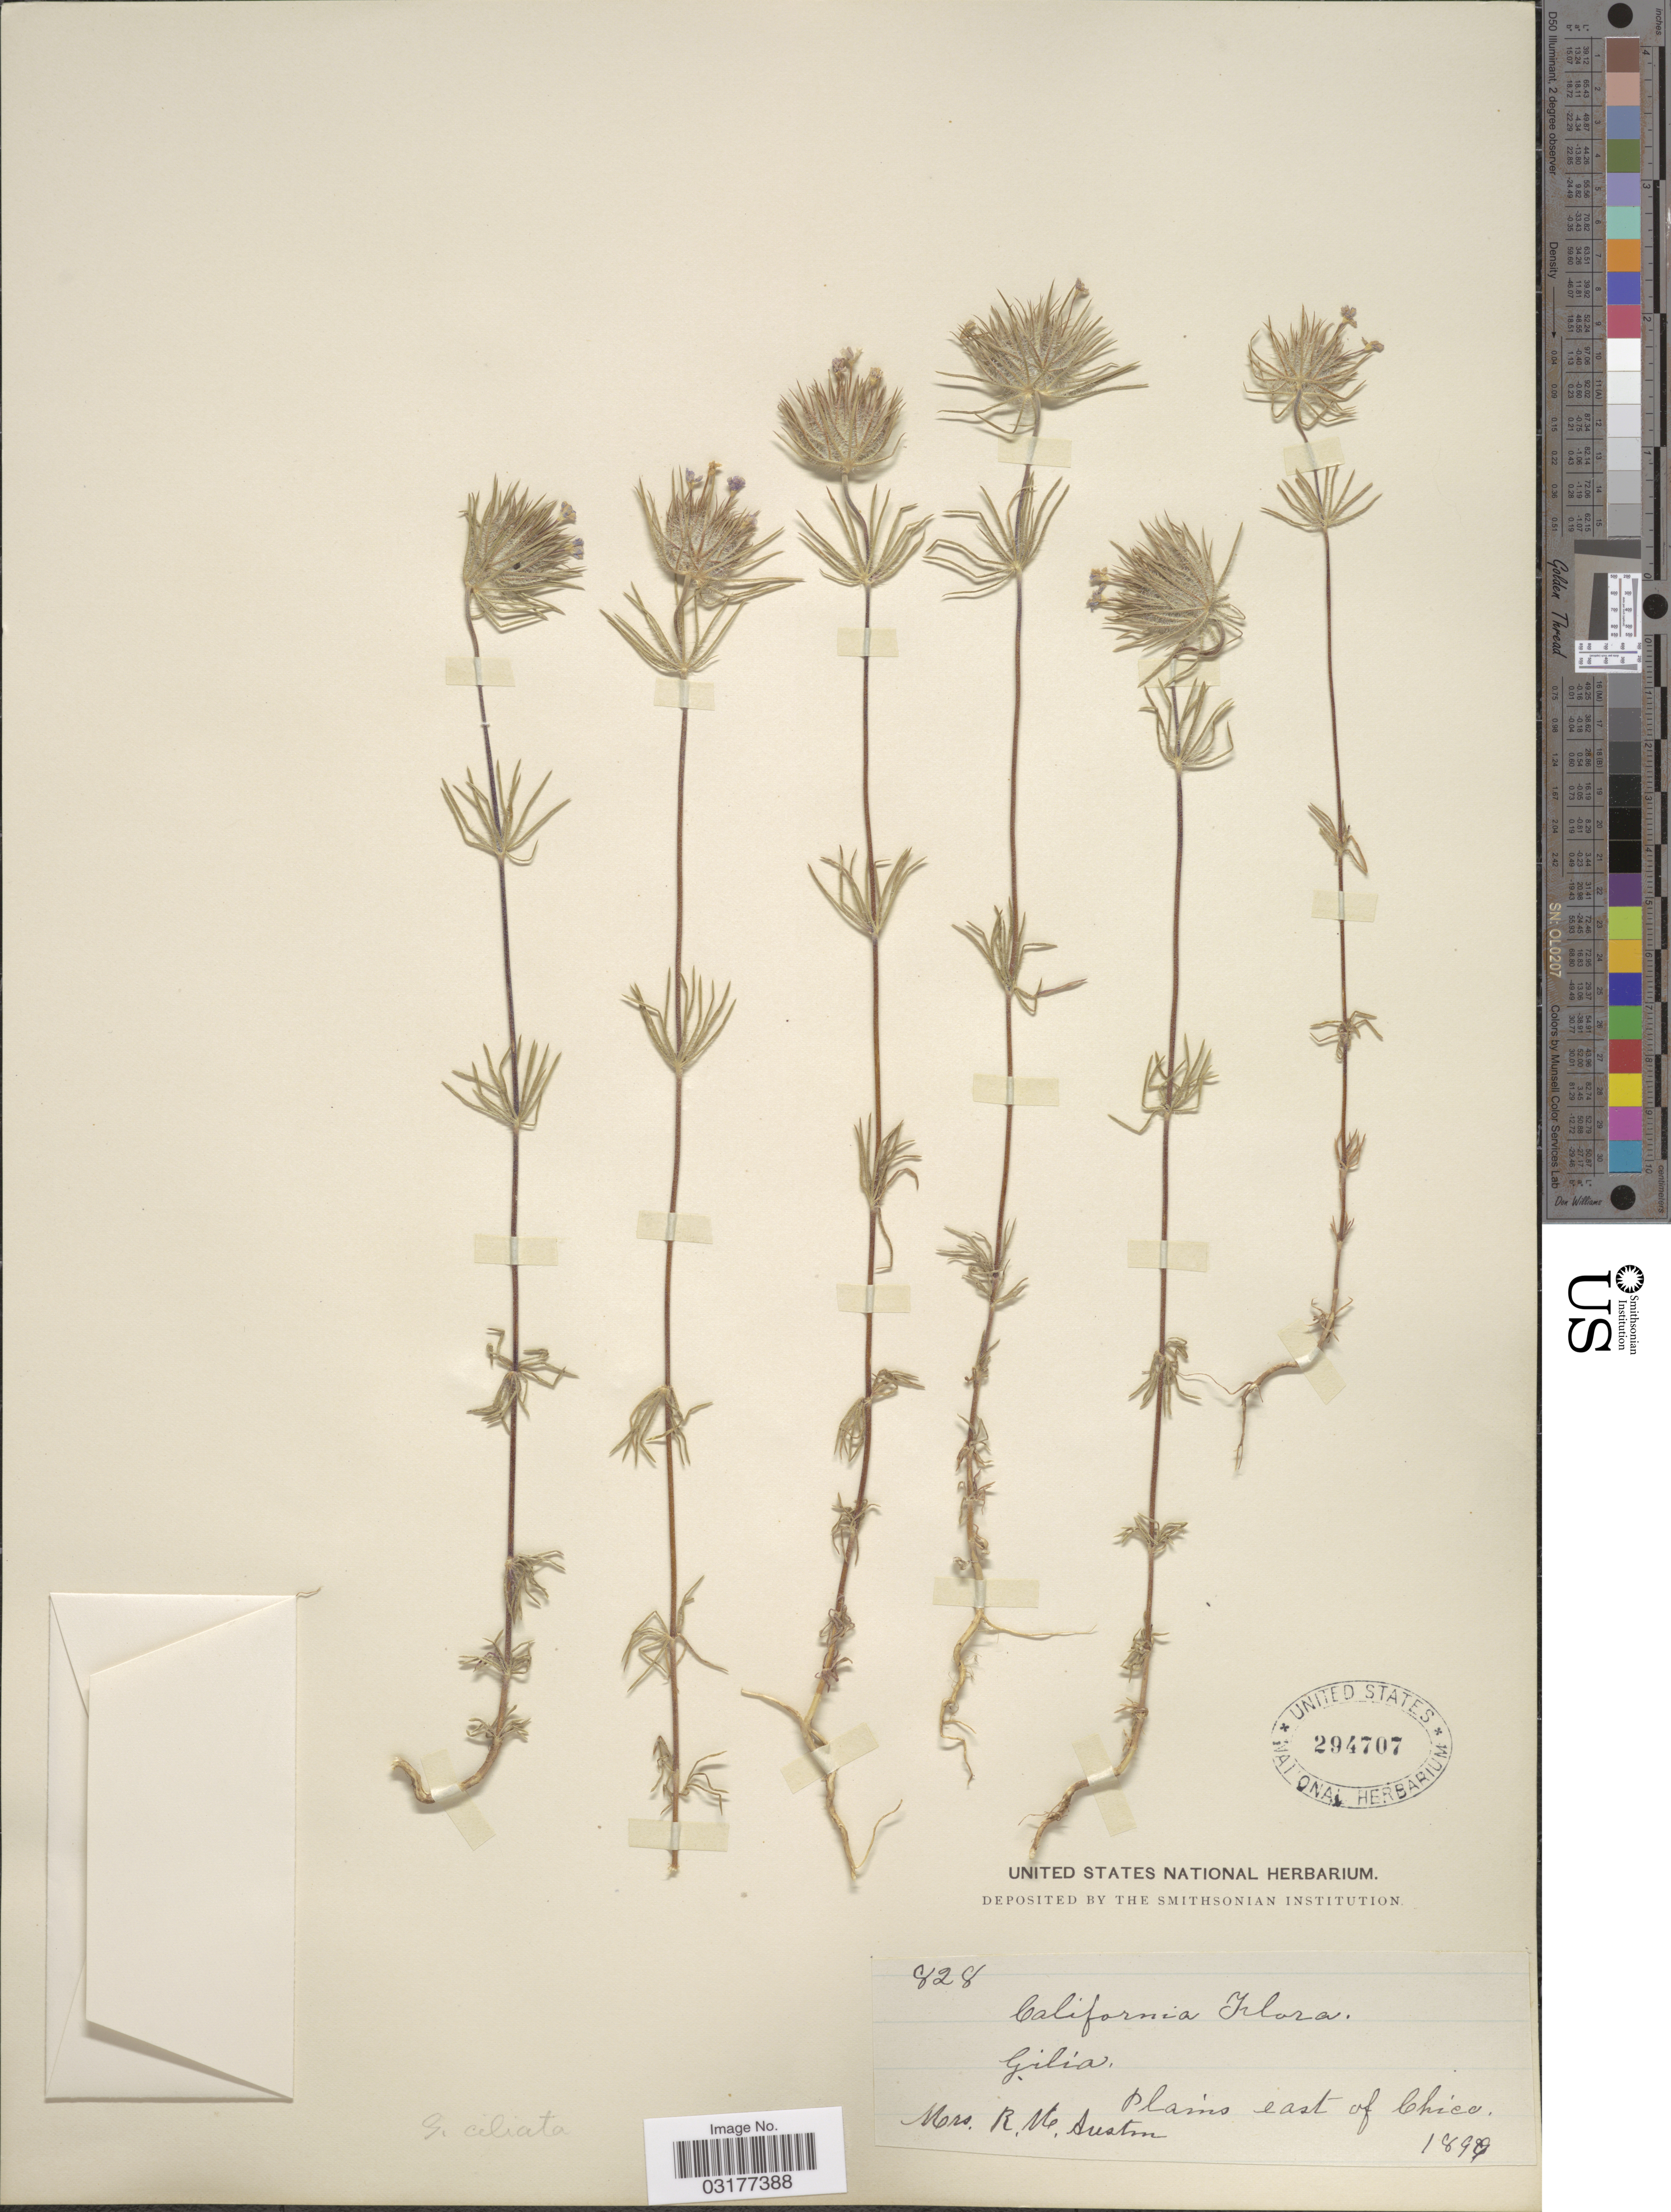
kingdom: Plantae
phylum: Tracheophyta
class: Magnoliopsida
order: Ericales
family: Polemoniaceae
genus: Leptosiphon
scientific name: Leptosiphon ciliatus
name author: (Benth.) Jeps.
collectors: R. Austin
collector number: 828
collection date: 1899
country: United States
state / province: California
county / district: Butte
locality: Plains east of Chico.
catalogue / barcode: US 294707